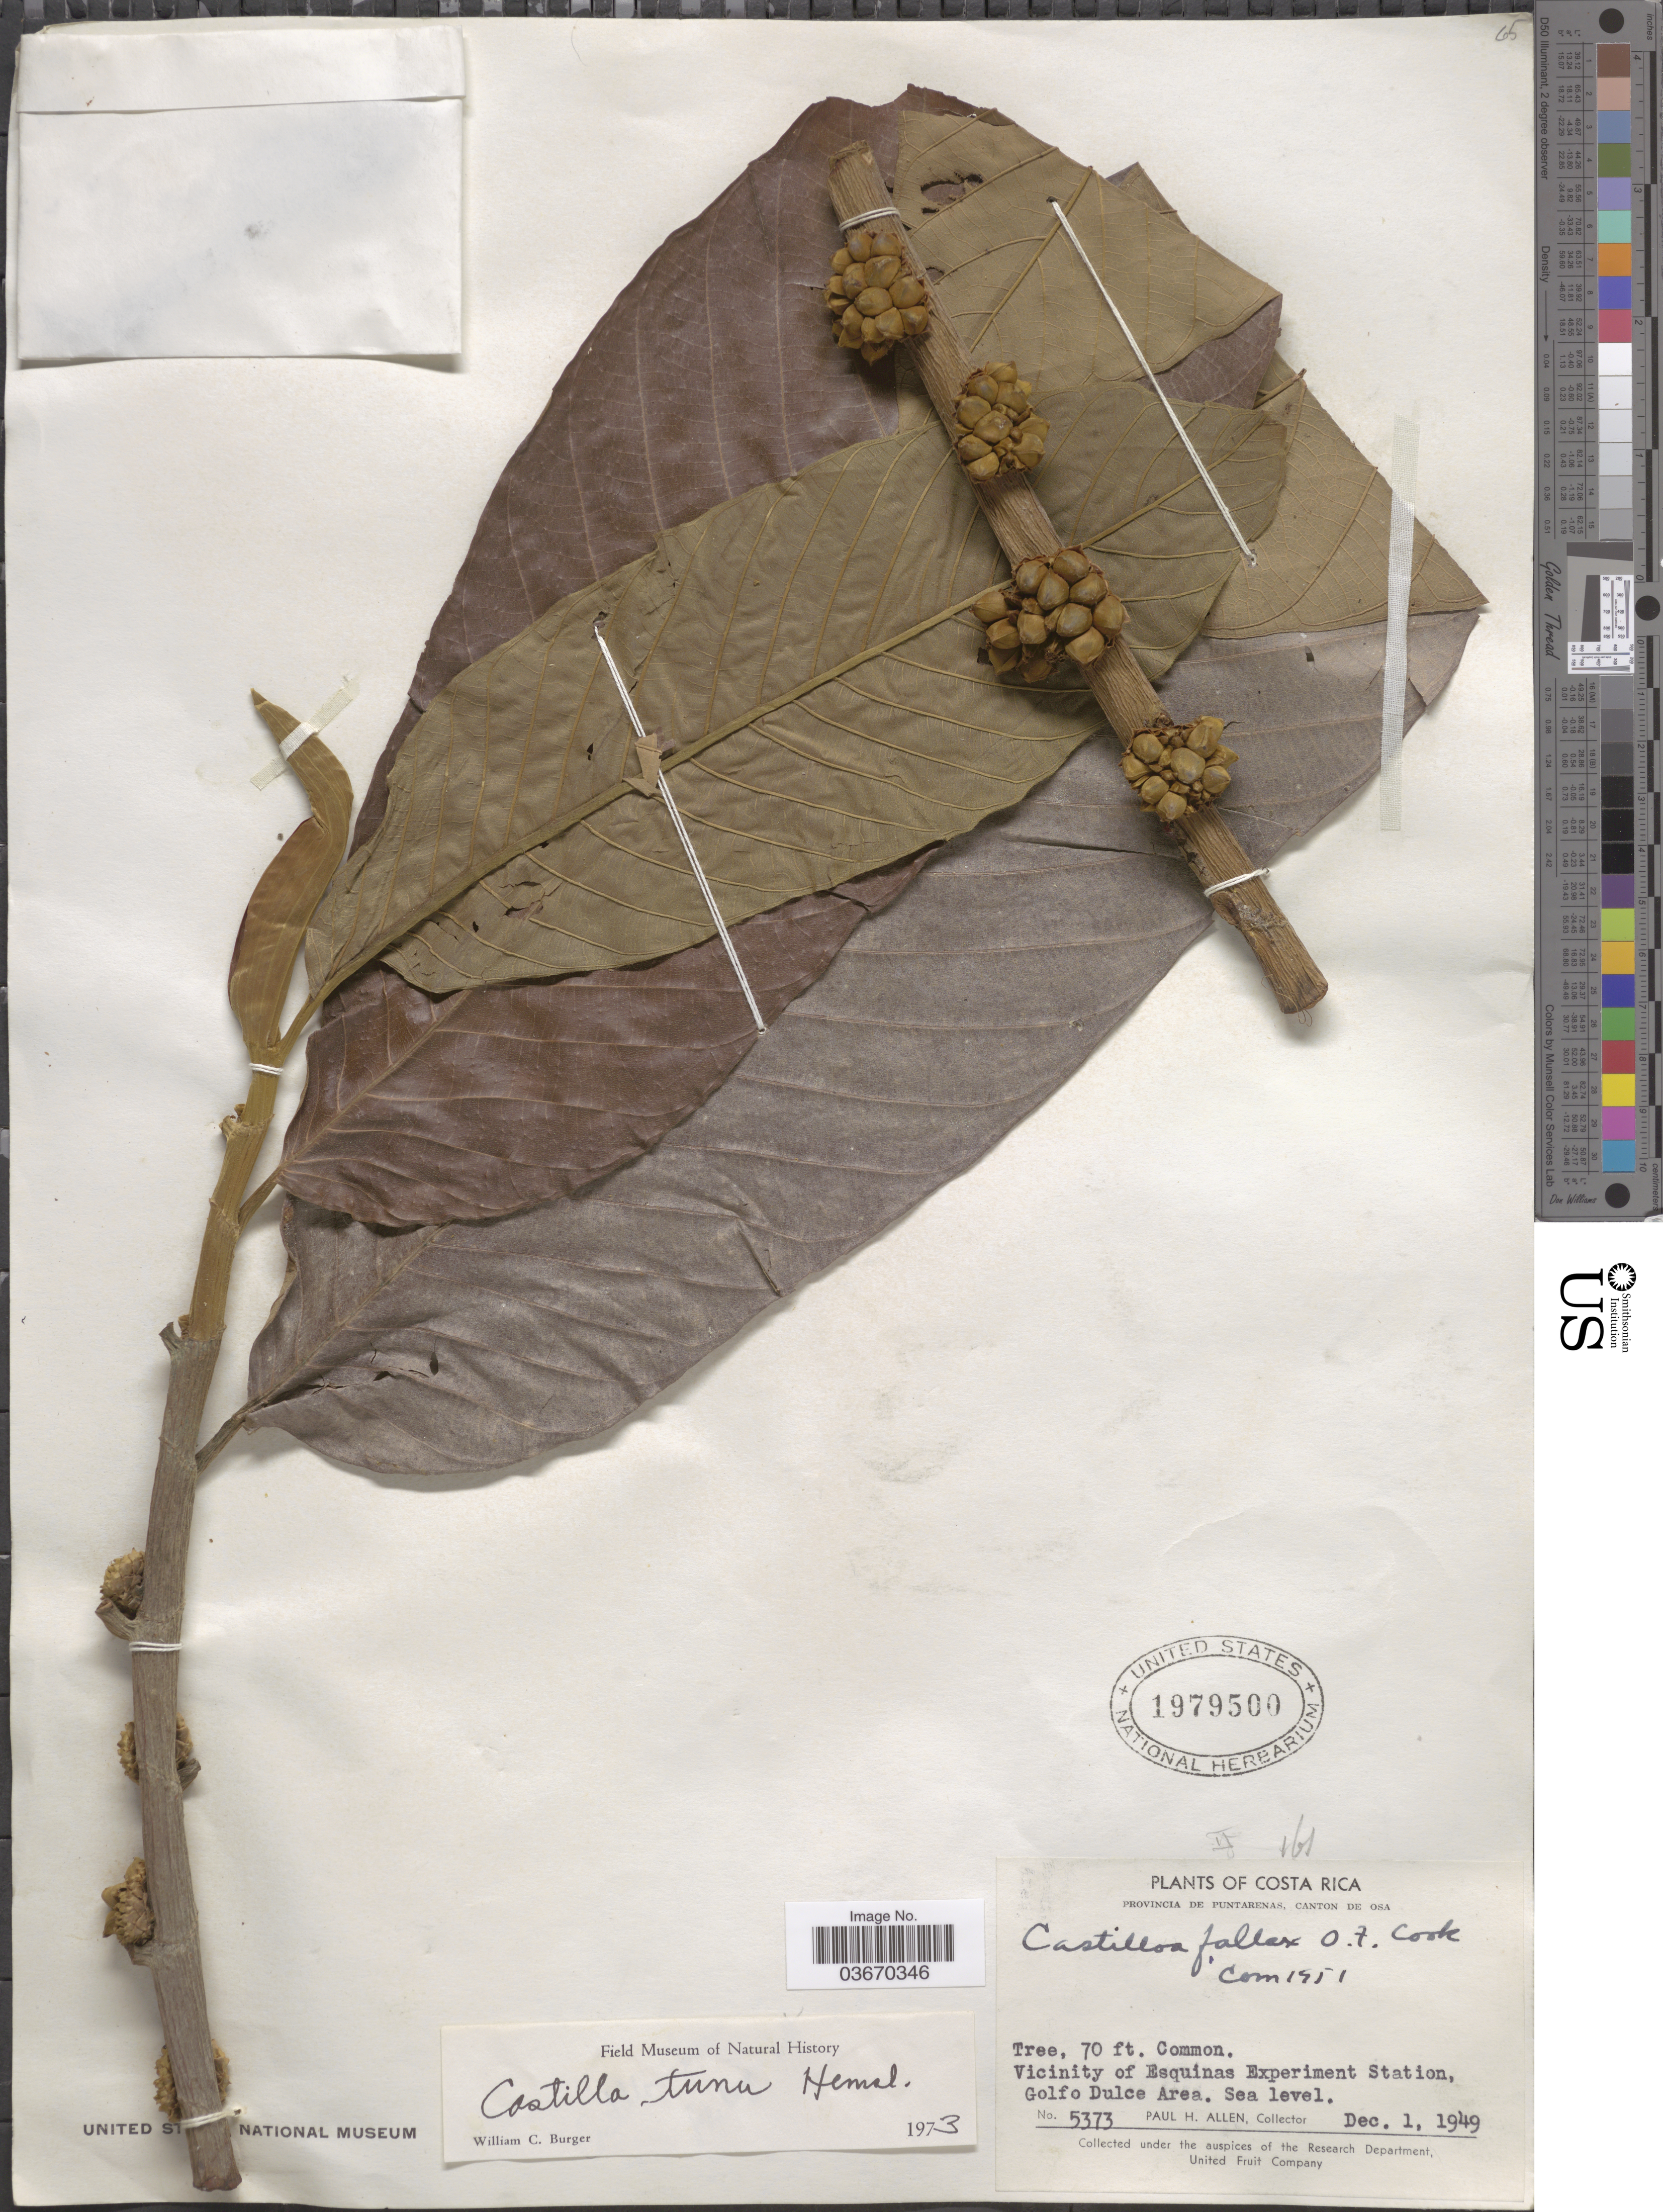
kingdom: Plantae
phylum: Tracheophyta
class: Magnoliopsida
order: Rosales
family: Moraceae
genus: Castilla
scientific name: Castilla tunu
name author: Hemsl.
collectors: P. H. Allen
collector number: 5373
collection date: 1949-12-01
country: Costa Rica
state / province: Puntarenas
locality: Provincia de Puntarenas, Canton de Osa. Vicinity of Esquinas Experiment Station, Golfo Dulce Area.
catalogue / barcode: US 1979500